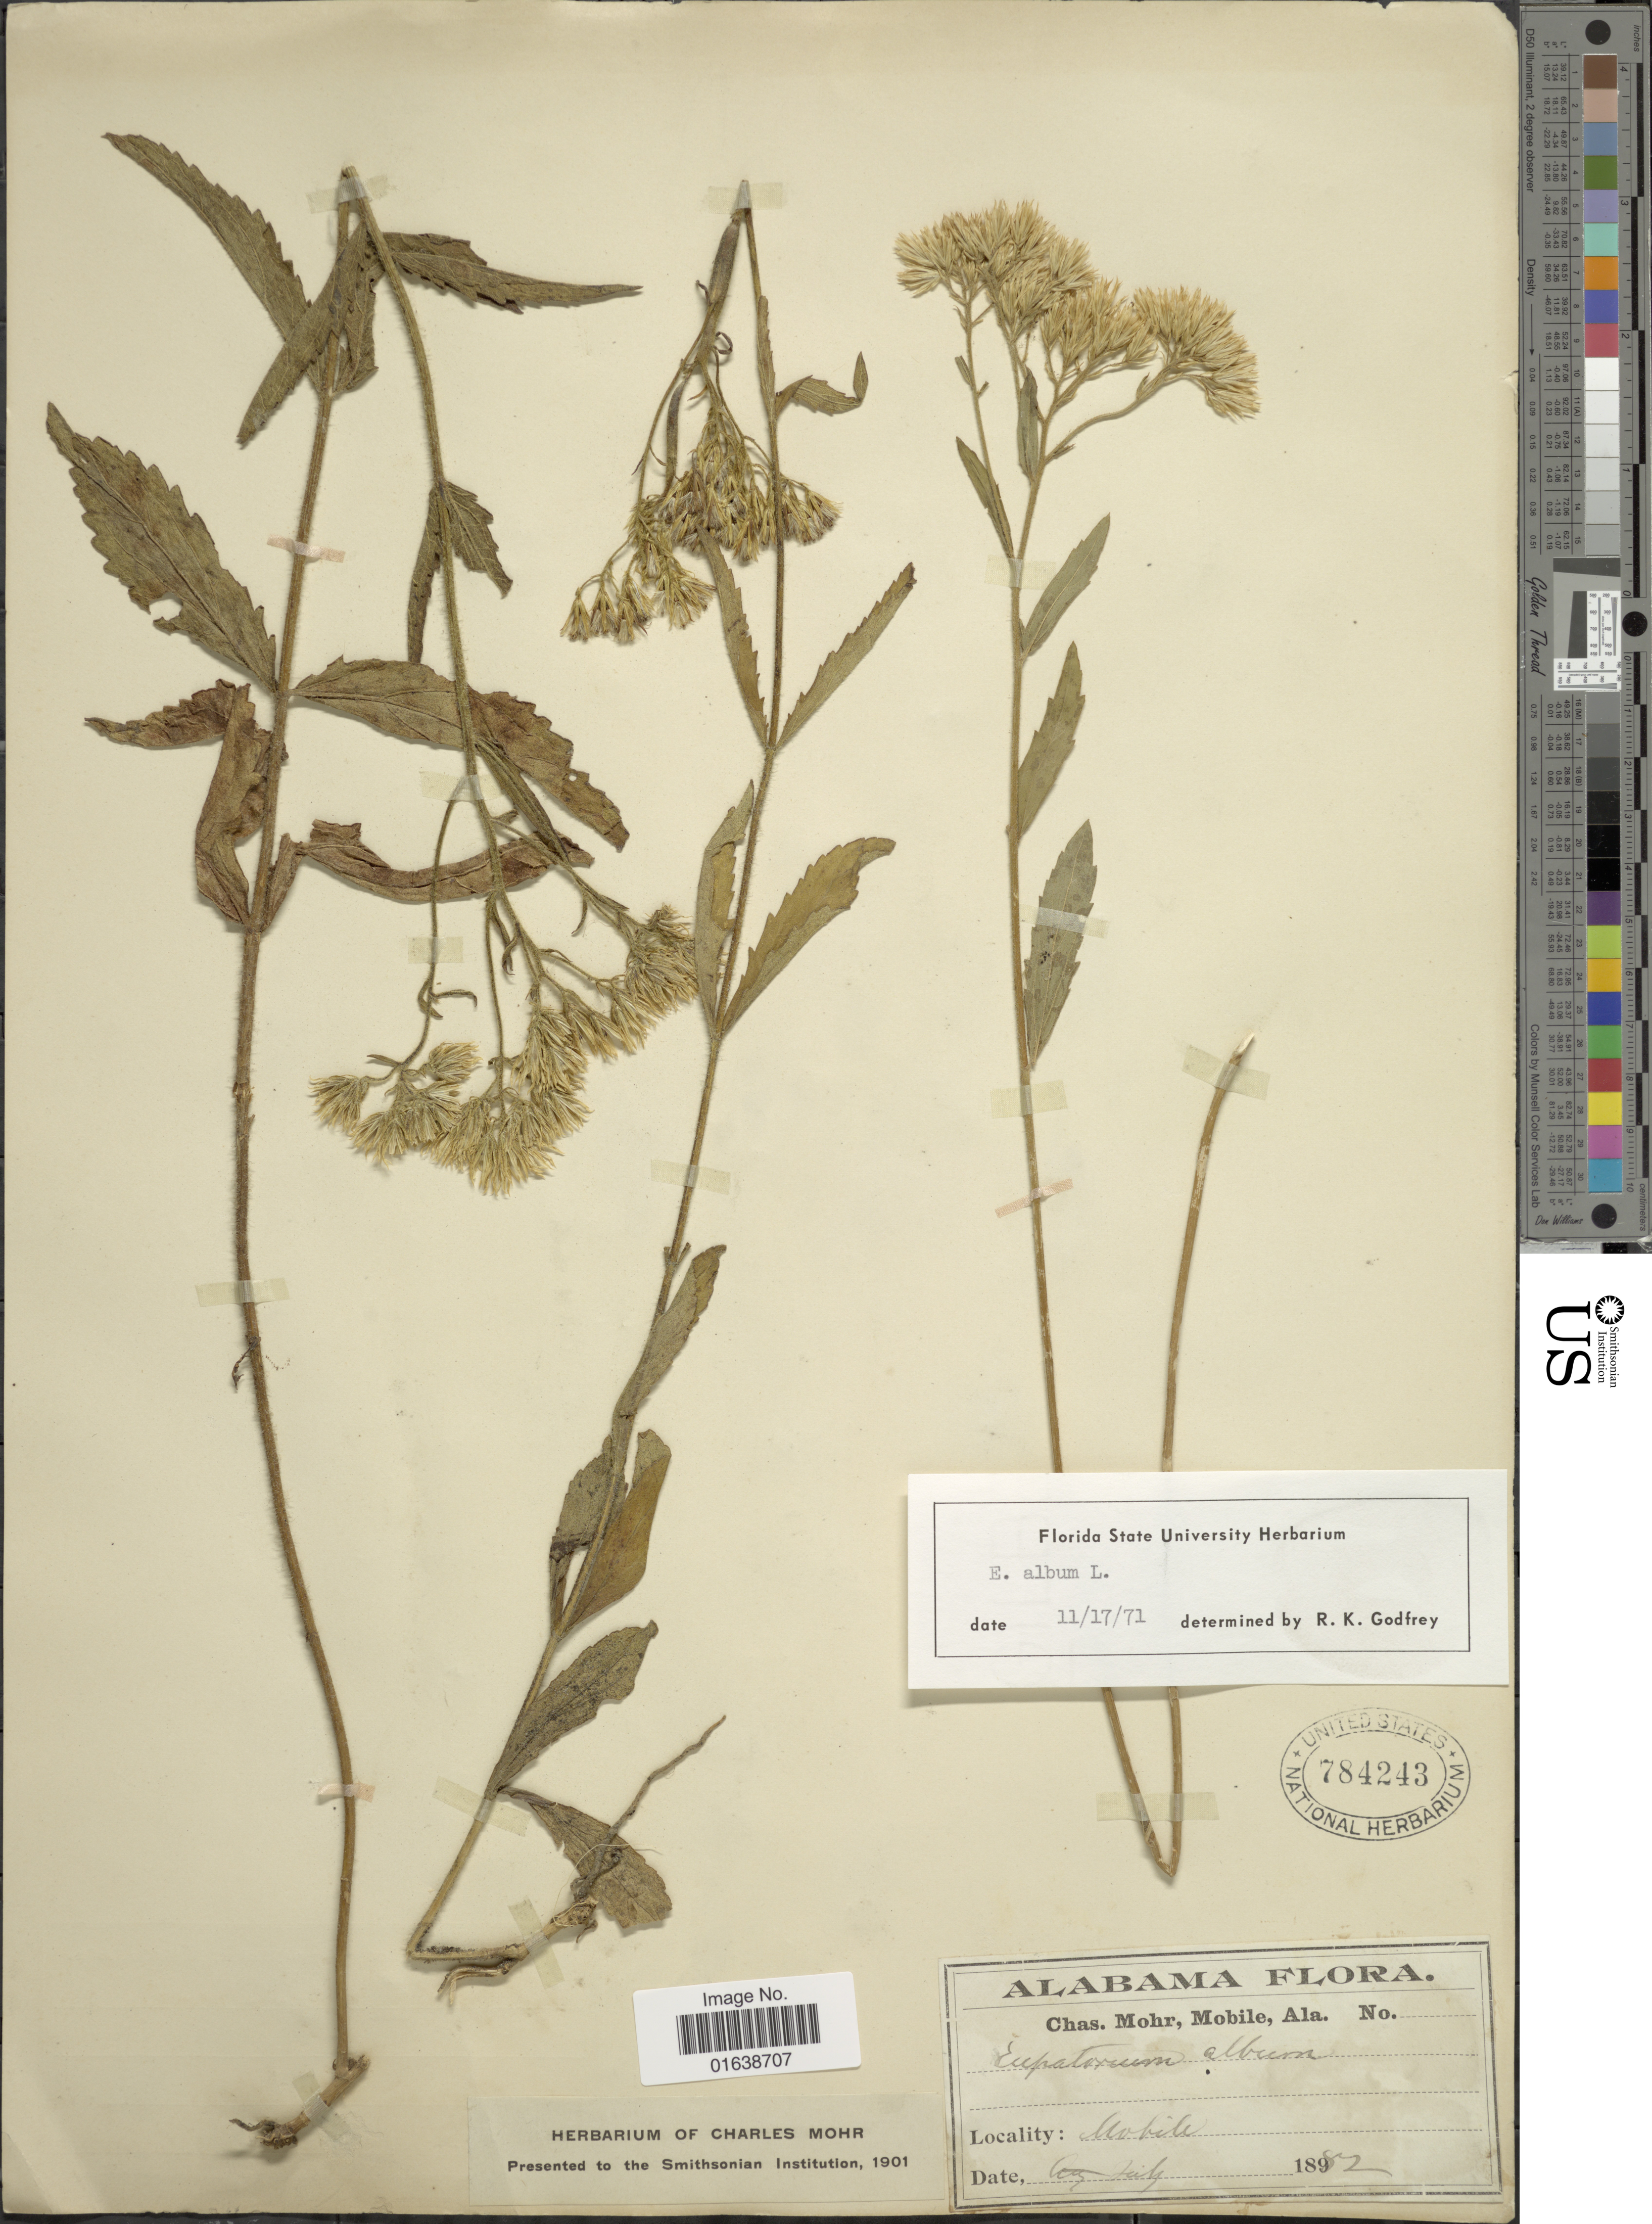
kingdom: Plantae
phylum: Tracheophyta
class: Magnoliopsida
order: Asterales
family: Asteraceae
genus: Eupatorium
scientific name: Eupatorium album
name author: L.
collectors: Mohr, C. T. (herbarium)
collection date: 1882-07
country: United States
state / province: Alabama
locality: Mobile.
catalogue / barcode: US 784243